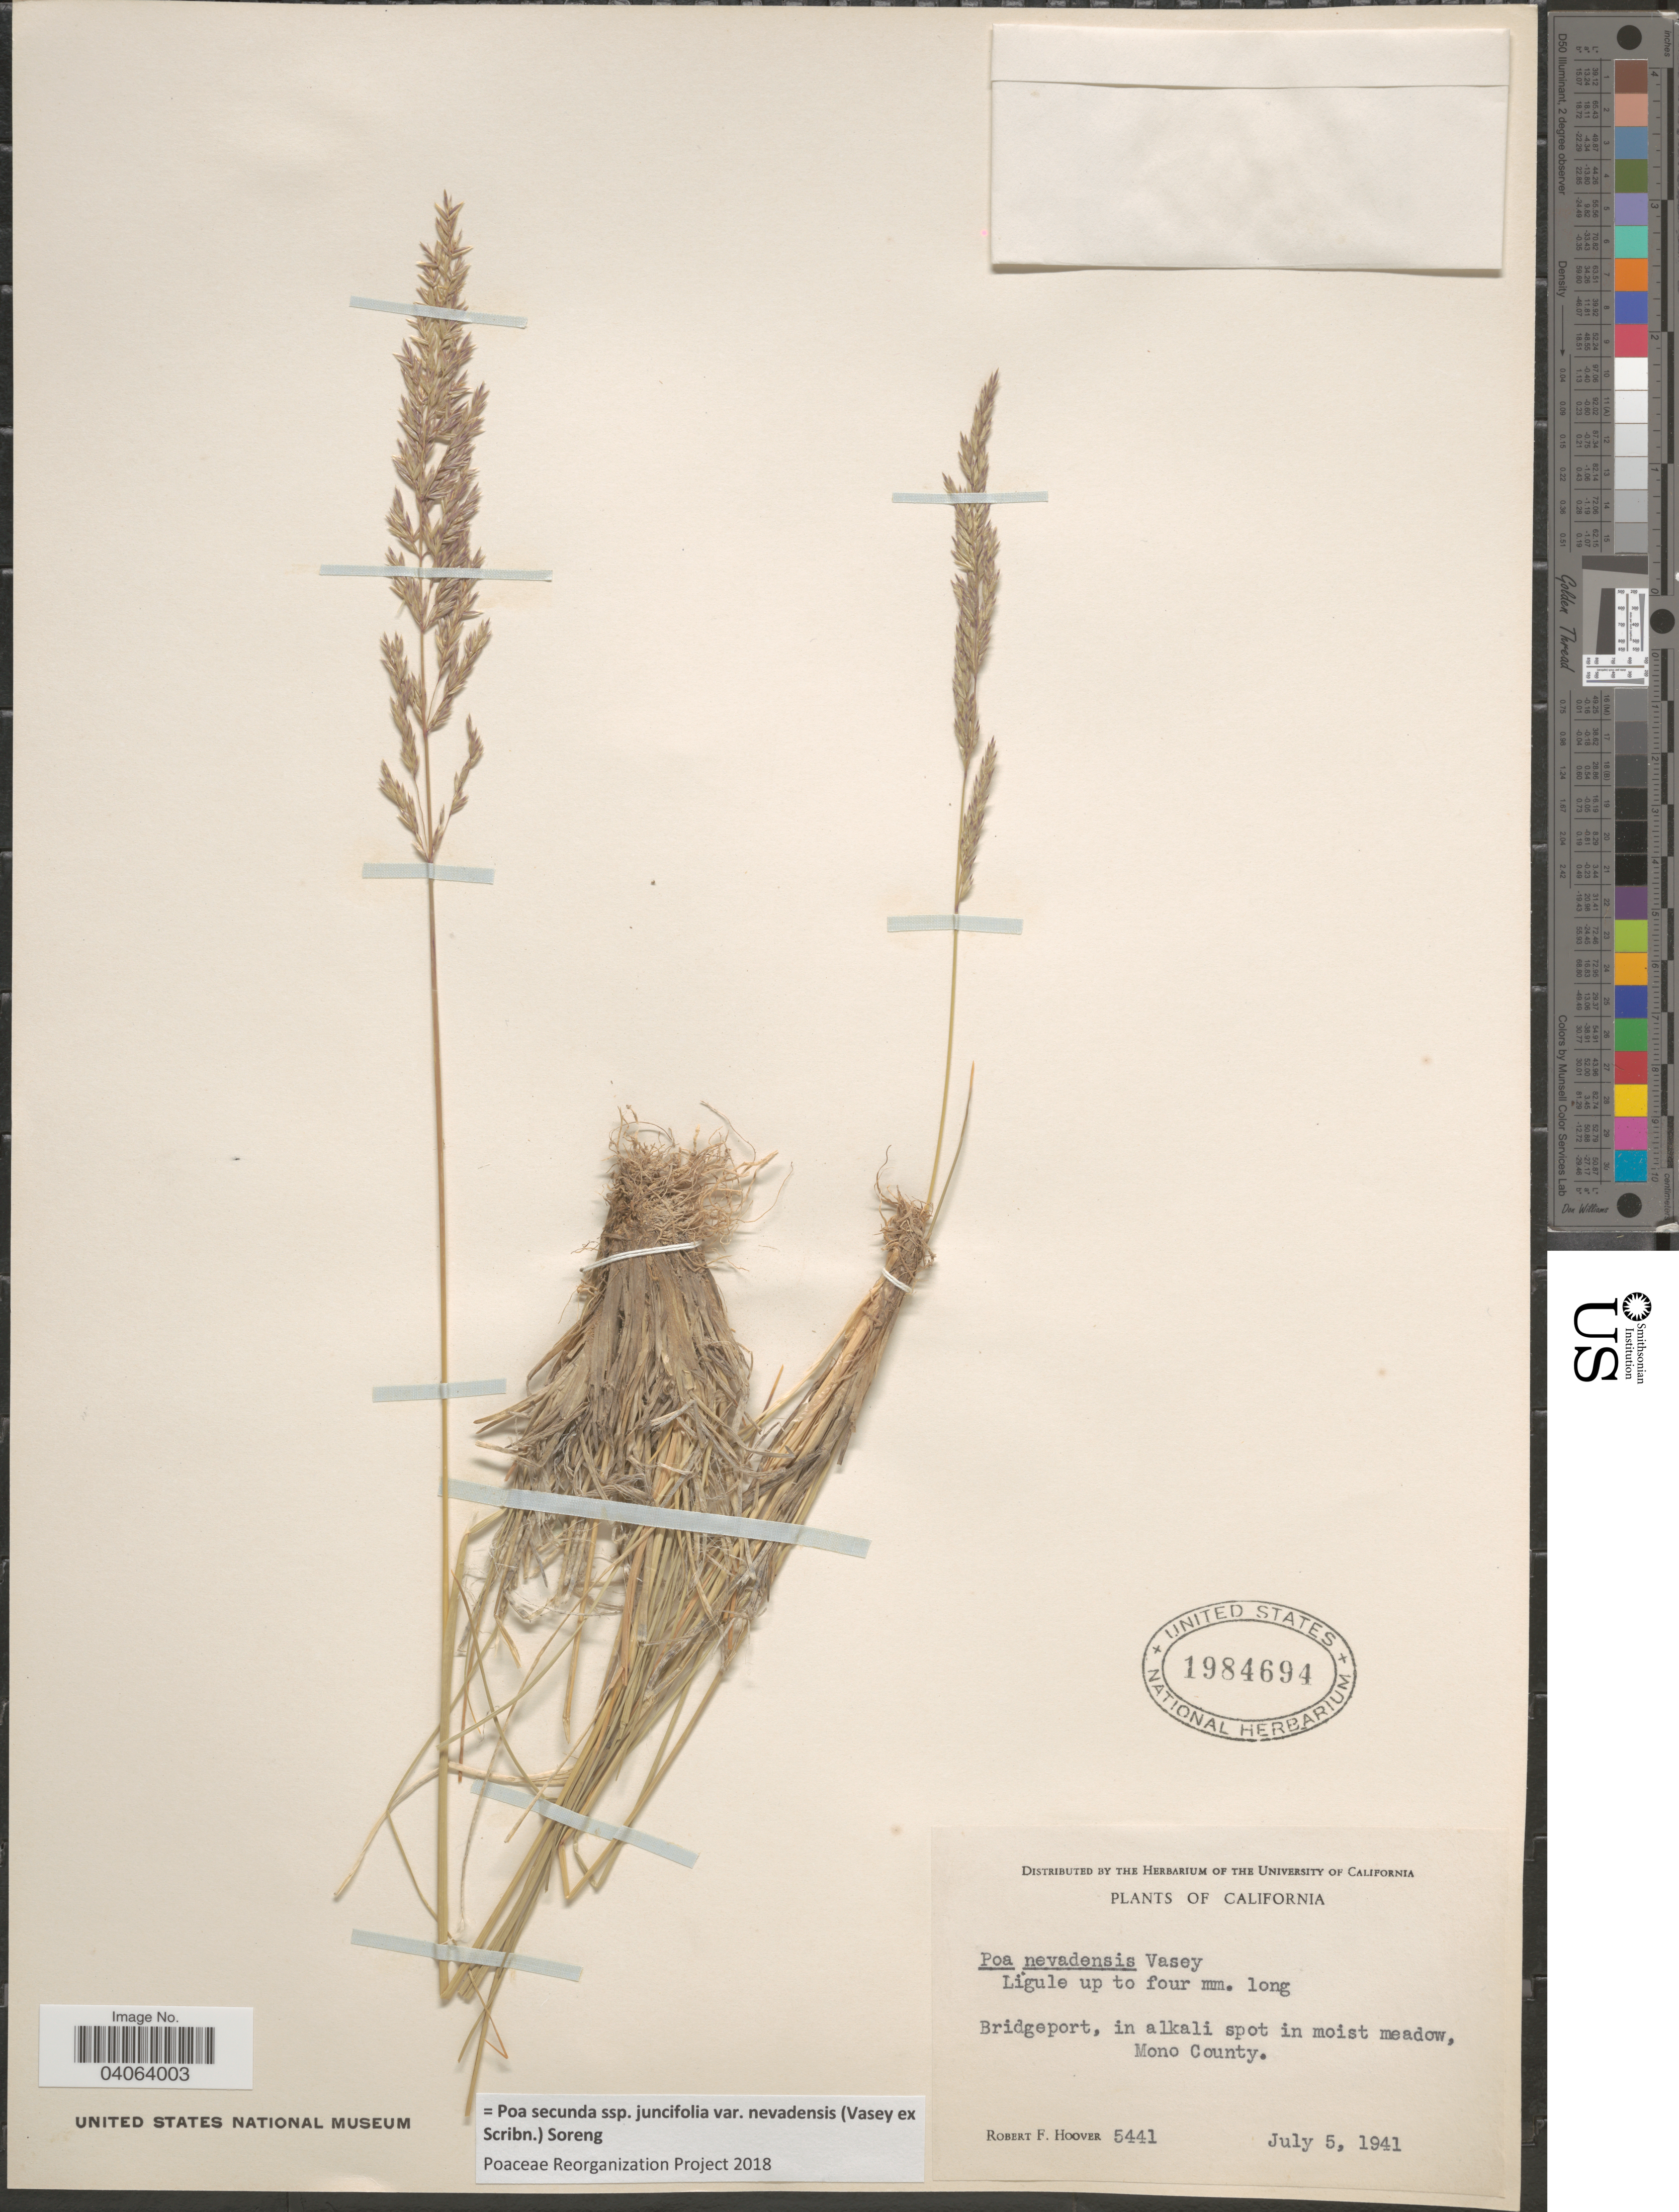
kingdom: Plantae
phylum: Tracheophyta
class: Liliopsida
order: Poales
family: Poaceae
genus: Poa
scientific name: Poa secunda subsp. juncifolia var. nevadensis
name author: (Vasey ex Scribn.) Soreng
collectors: R. F. Hoover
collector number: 5441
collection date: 1941-07-05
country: United States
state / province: California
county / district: Mono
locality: Bridgeport, in alkali spot in moist meadow, Mono County.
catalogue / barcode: US 1984694